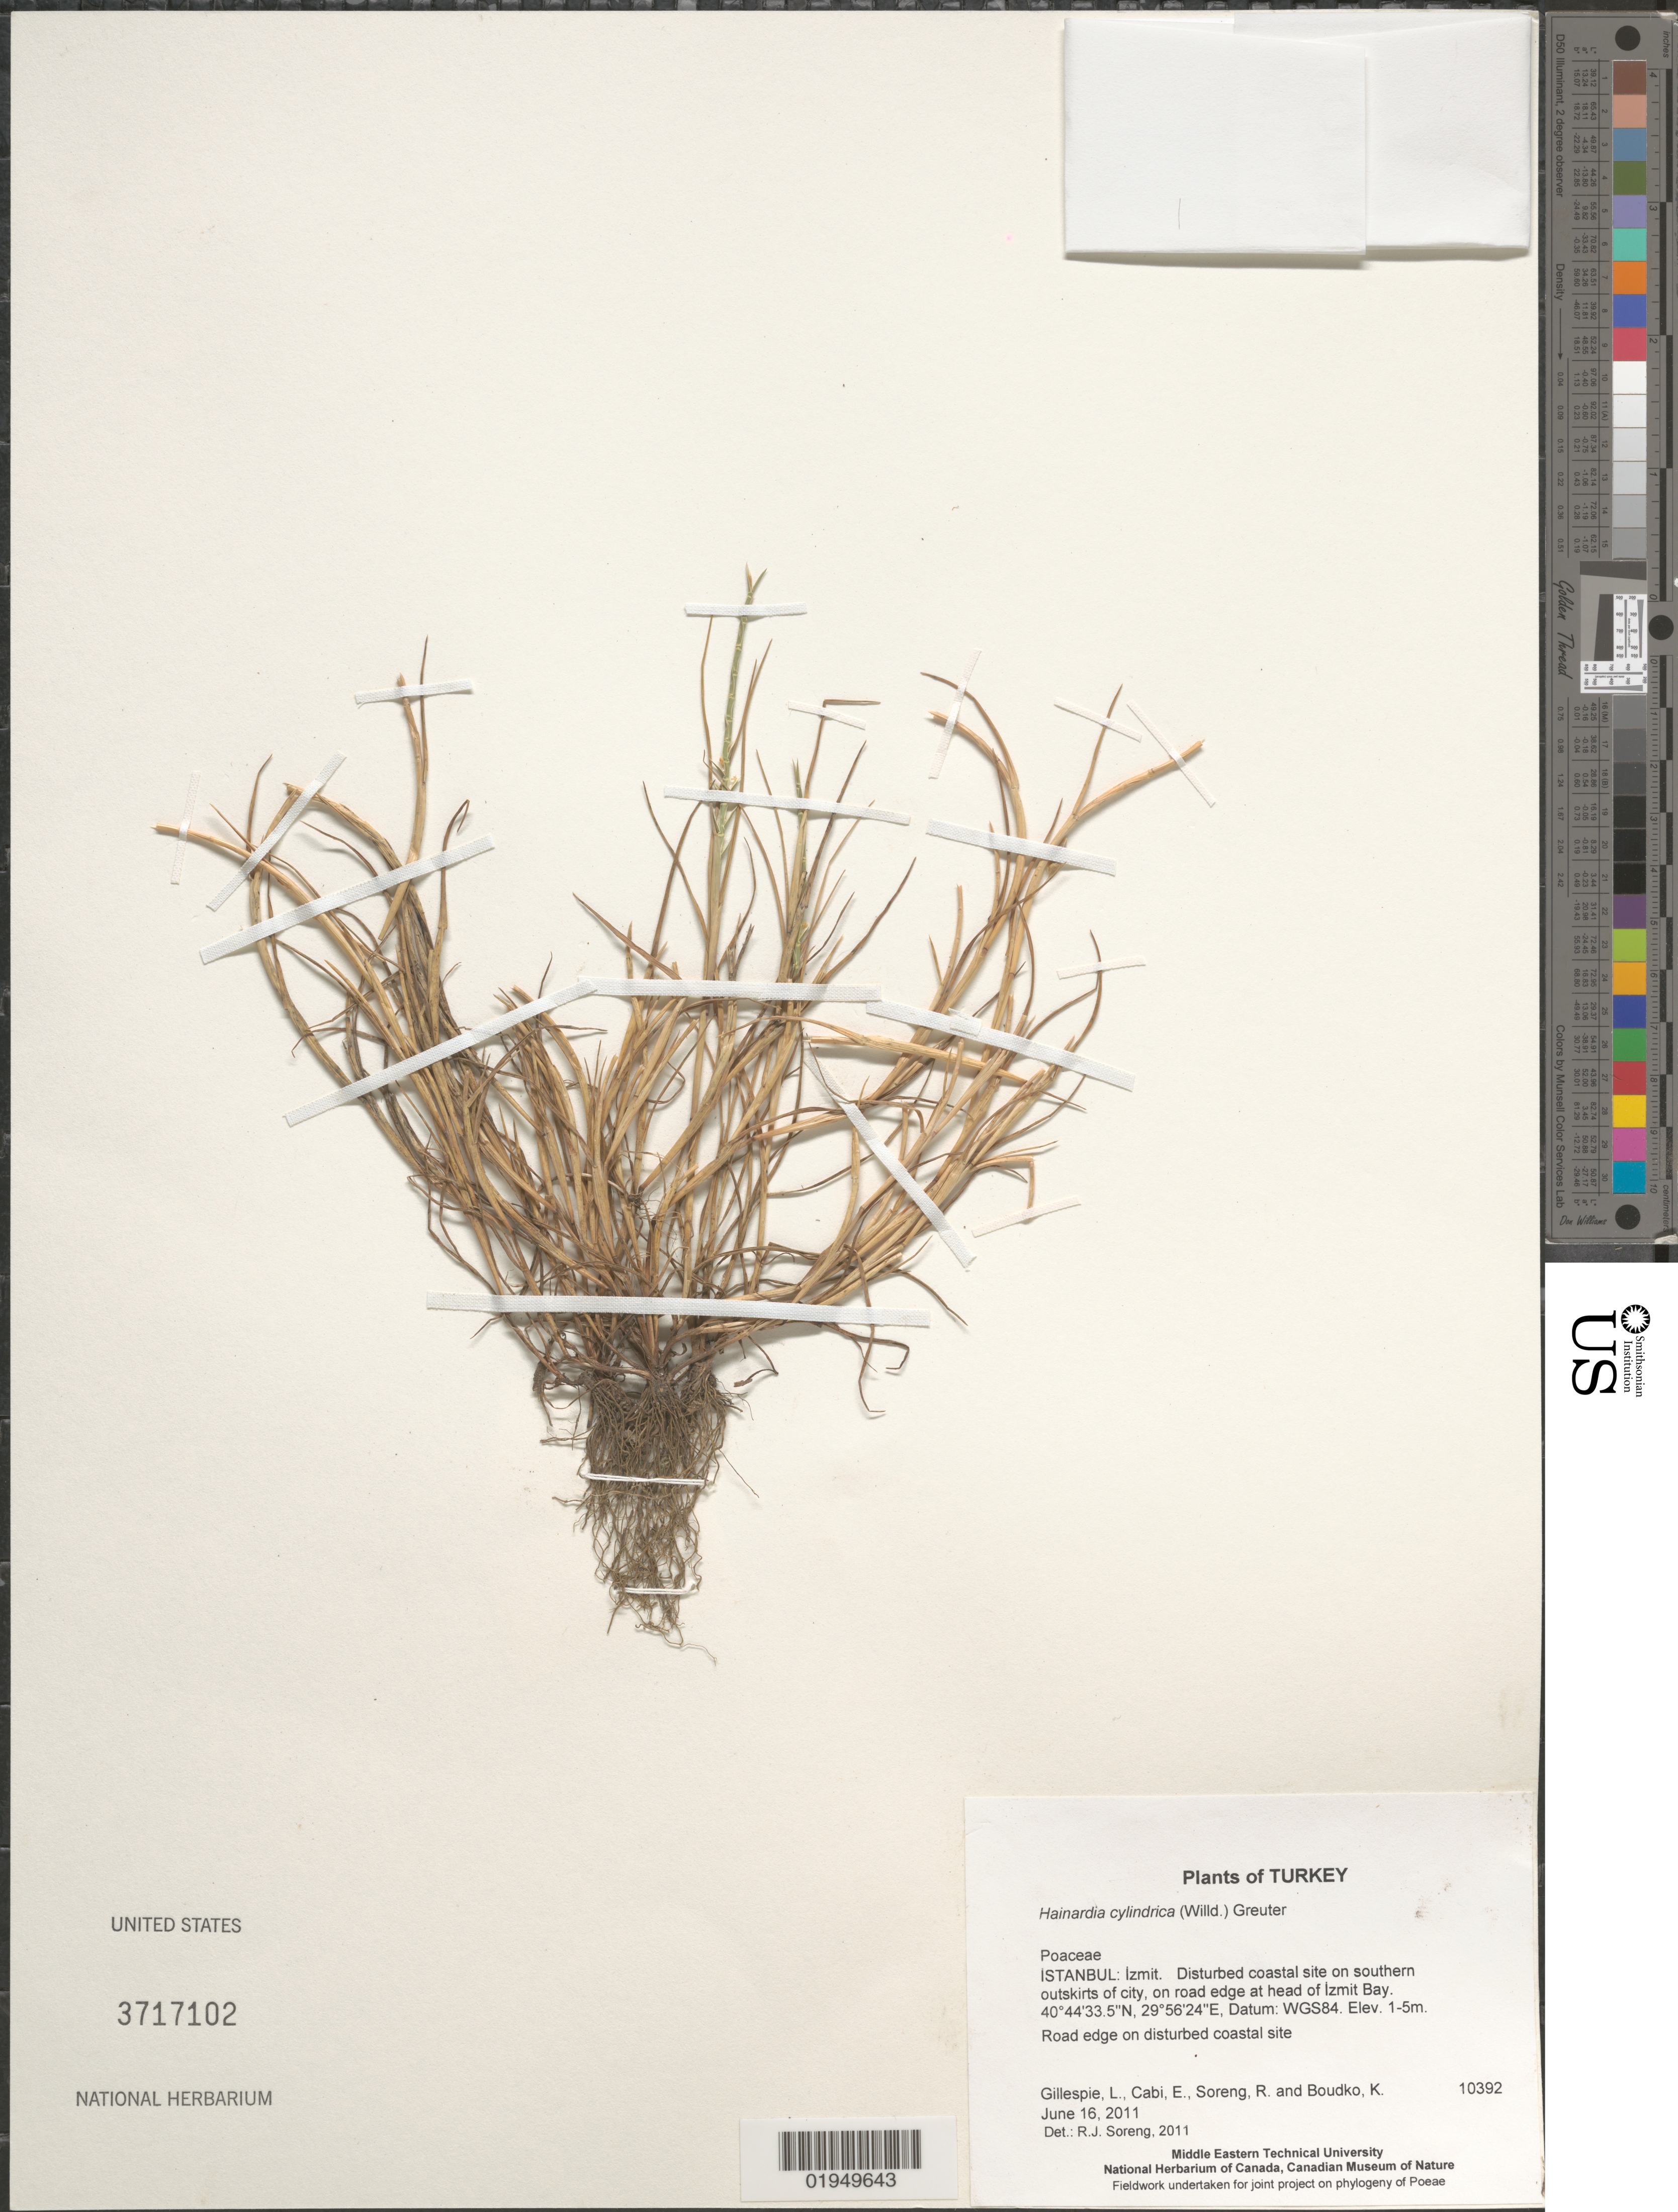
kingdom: Plantae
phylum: Tracheophyta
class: Liliopsida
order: Poales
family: Poaceae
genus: Hainardia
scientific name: Hainardia cylindrica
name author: (Willd.) Greuter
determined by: Soreng, Robert J., Research Associate (BOT), Smithsonian Institution - National Museum of Natural History (UNITED STATES)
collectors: L. J. Gillespie, E. Cabi, R. J. Soreng & K. Boudko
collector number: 10392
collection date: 2011-06-16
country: Turkey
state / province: Istanbul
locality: Izmit. Disturbed coastal site on southern outskirts of city, on road edge at head of Izmit Bay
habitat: Road edge on disturbed coastal site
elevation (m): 1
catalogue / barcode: US 3717102